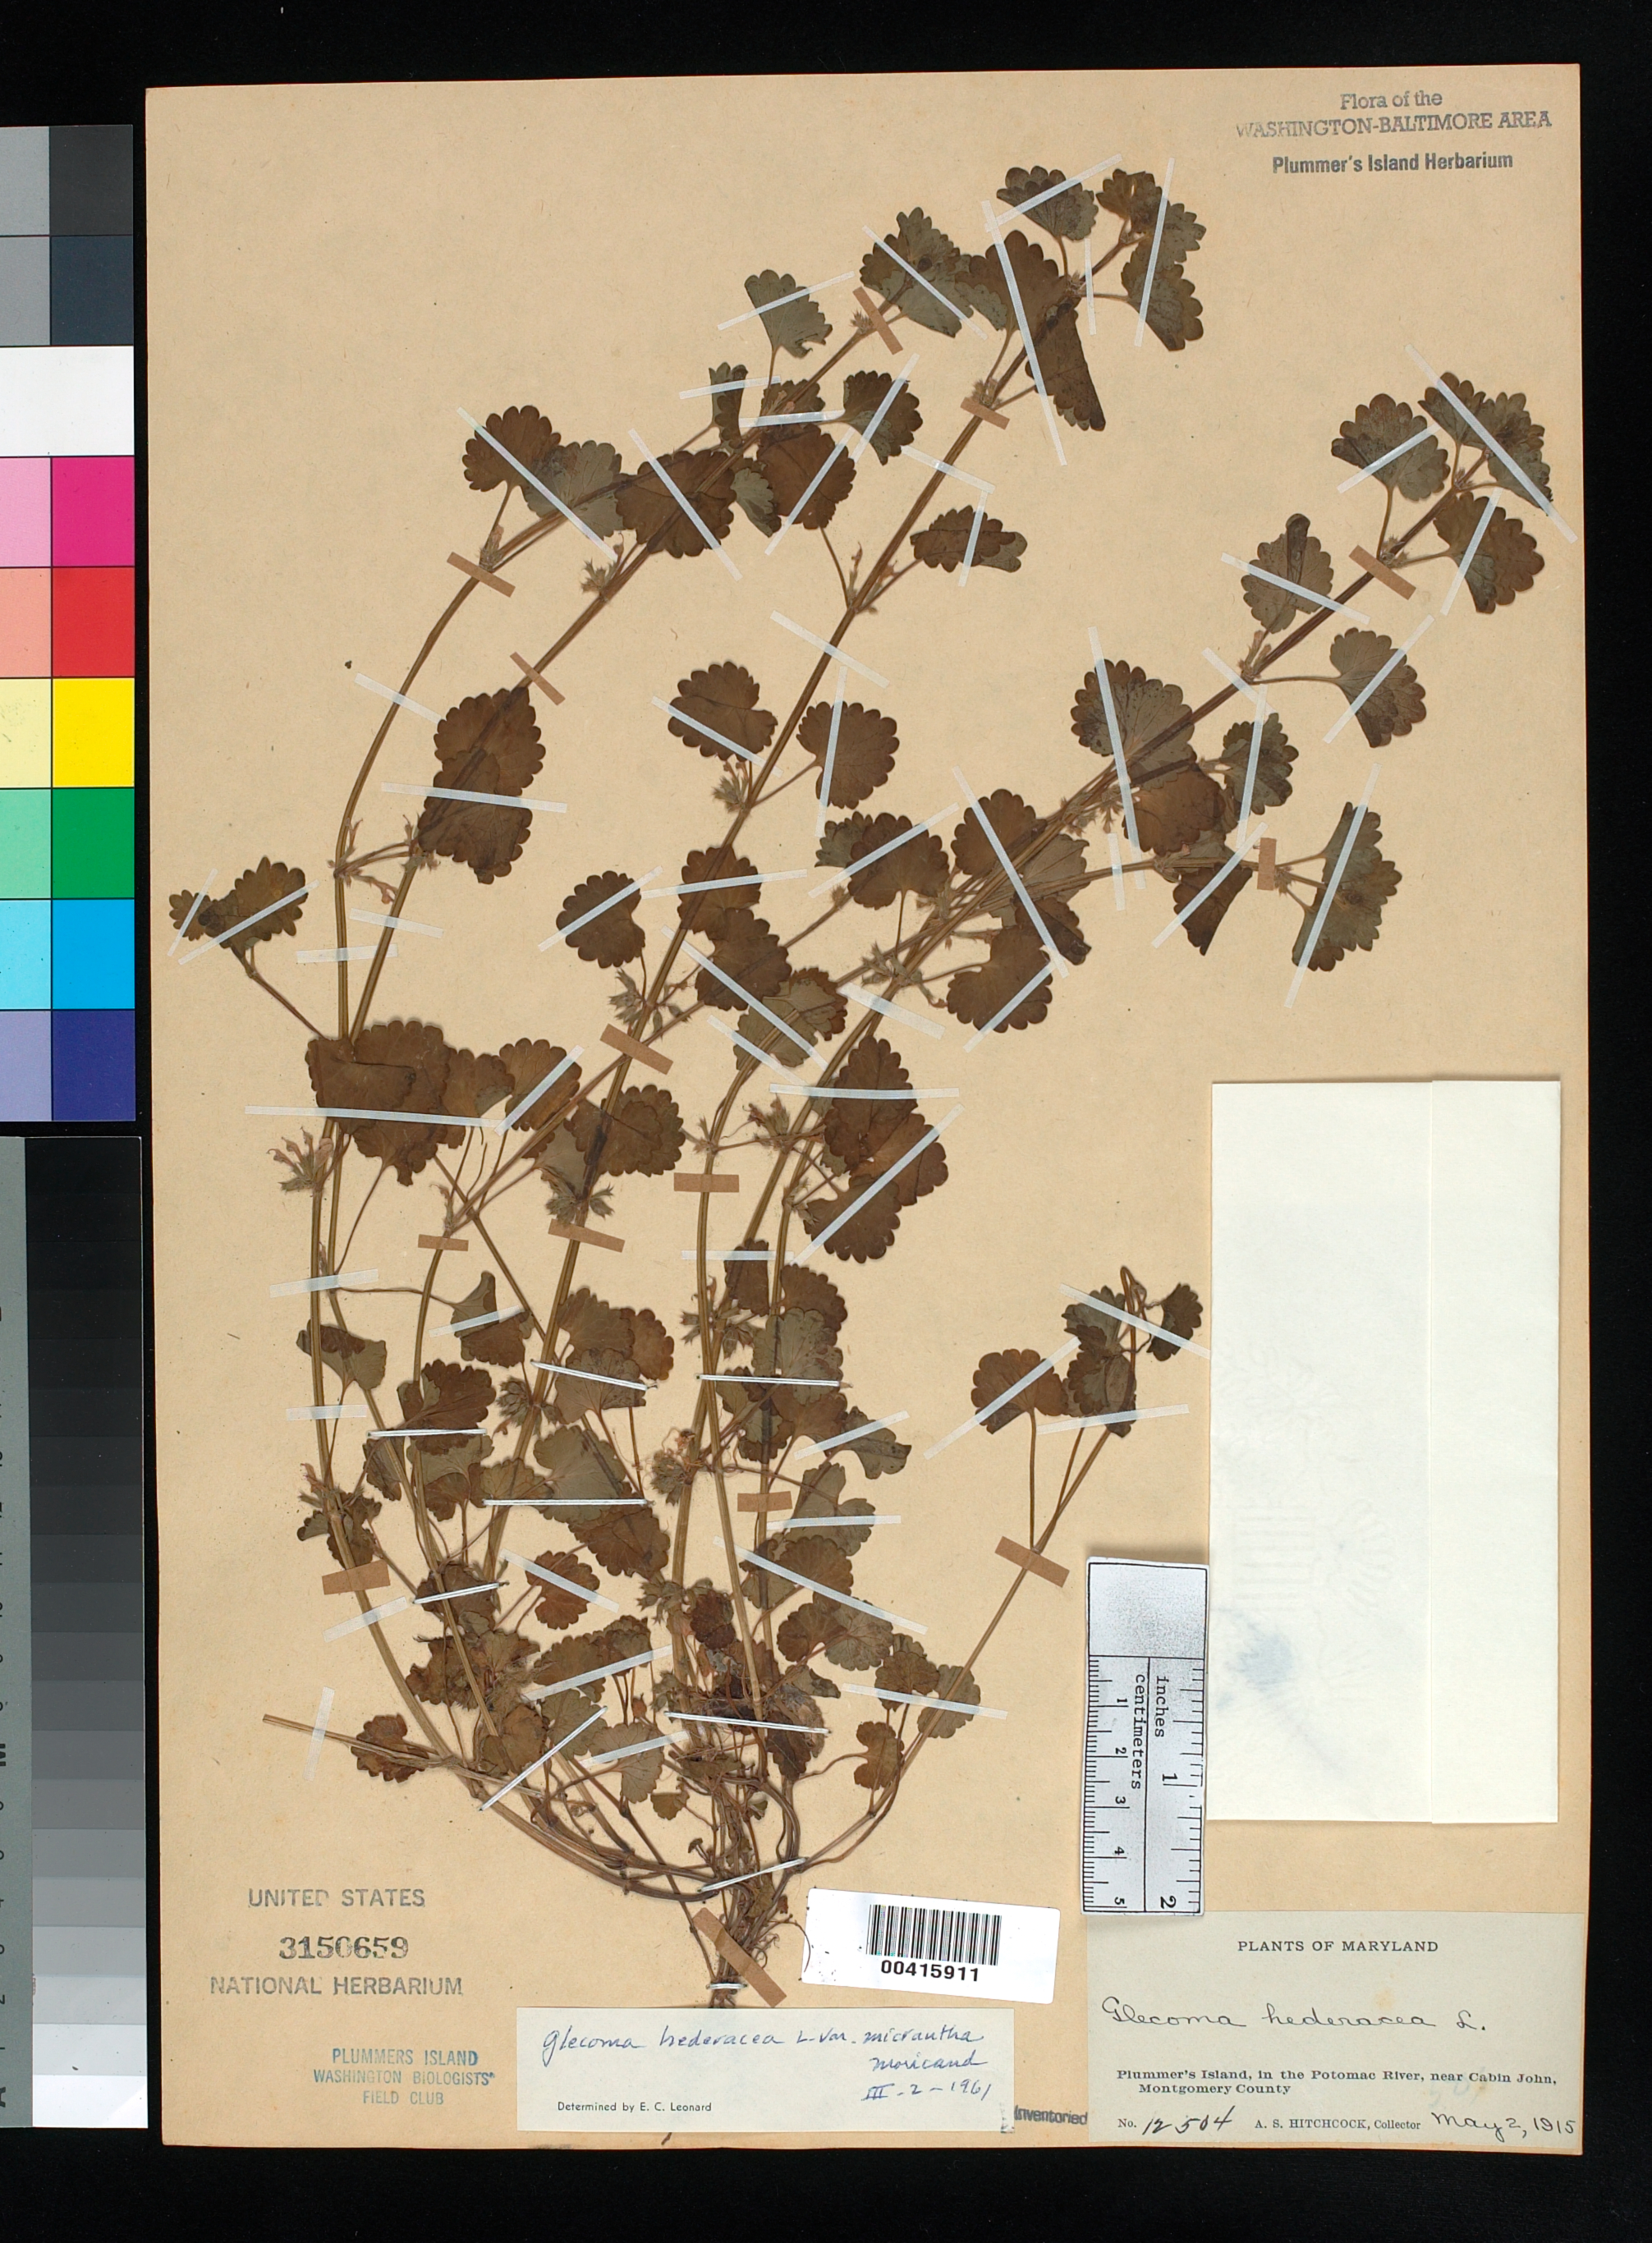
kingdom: Plantae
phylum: Tracheophyta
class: Magnoliopsida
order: Lamiales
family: Lamiaceae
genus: Glechoma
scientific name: Glechoma hederacea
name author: L.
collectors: A. S. Hitchcock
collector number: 12504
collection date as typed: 02 May 1915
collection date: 1915-05-02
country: United States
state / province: Maryland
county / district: Montgomery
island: Plummers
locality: Plummer's Island C. & O. Canal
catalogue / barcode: US 3150659